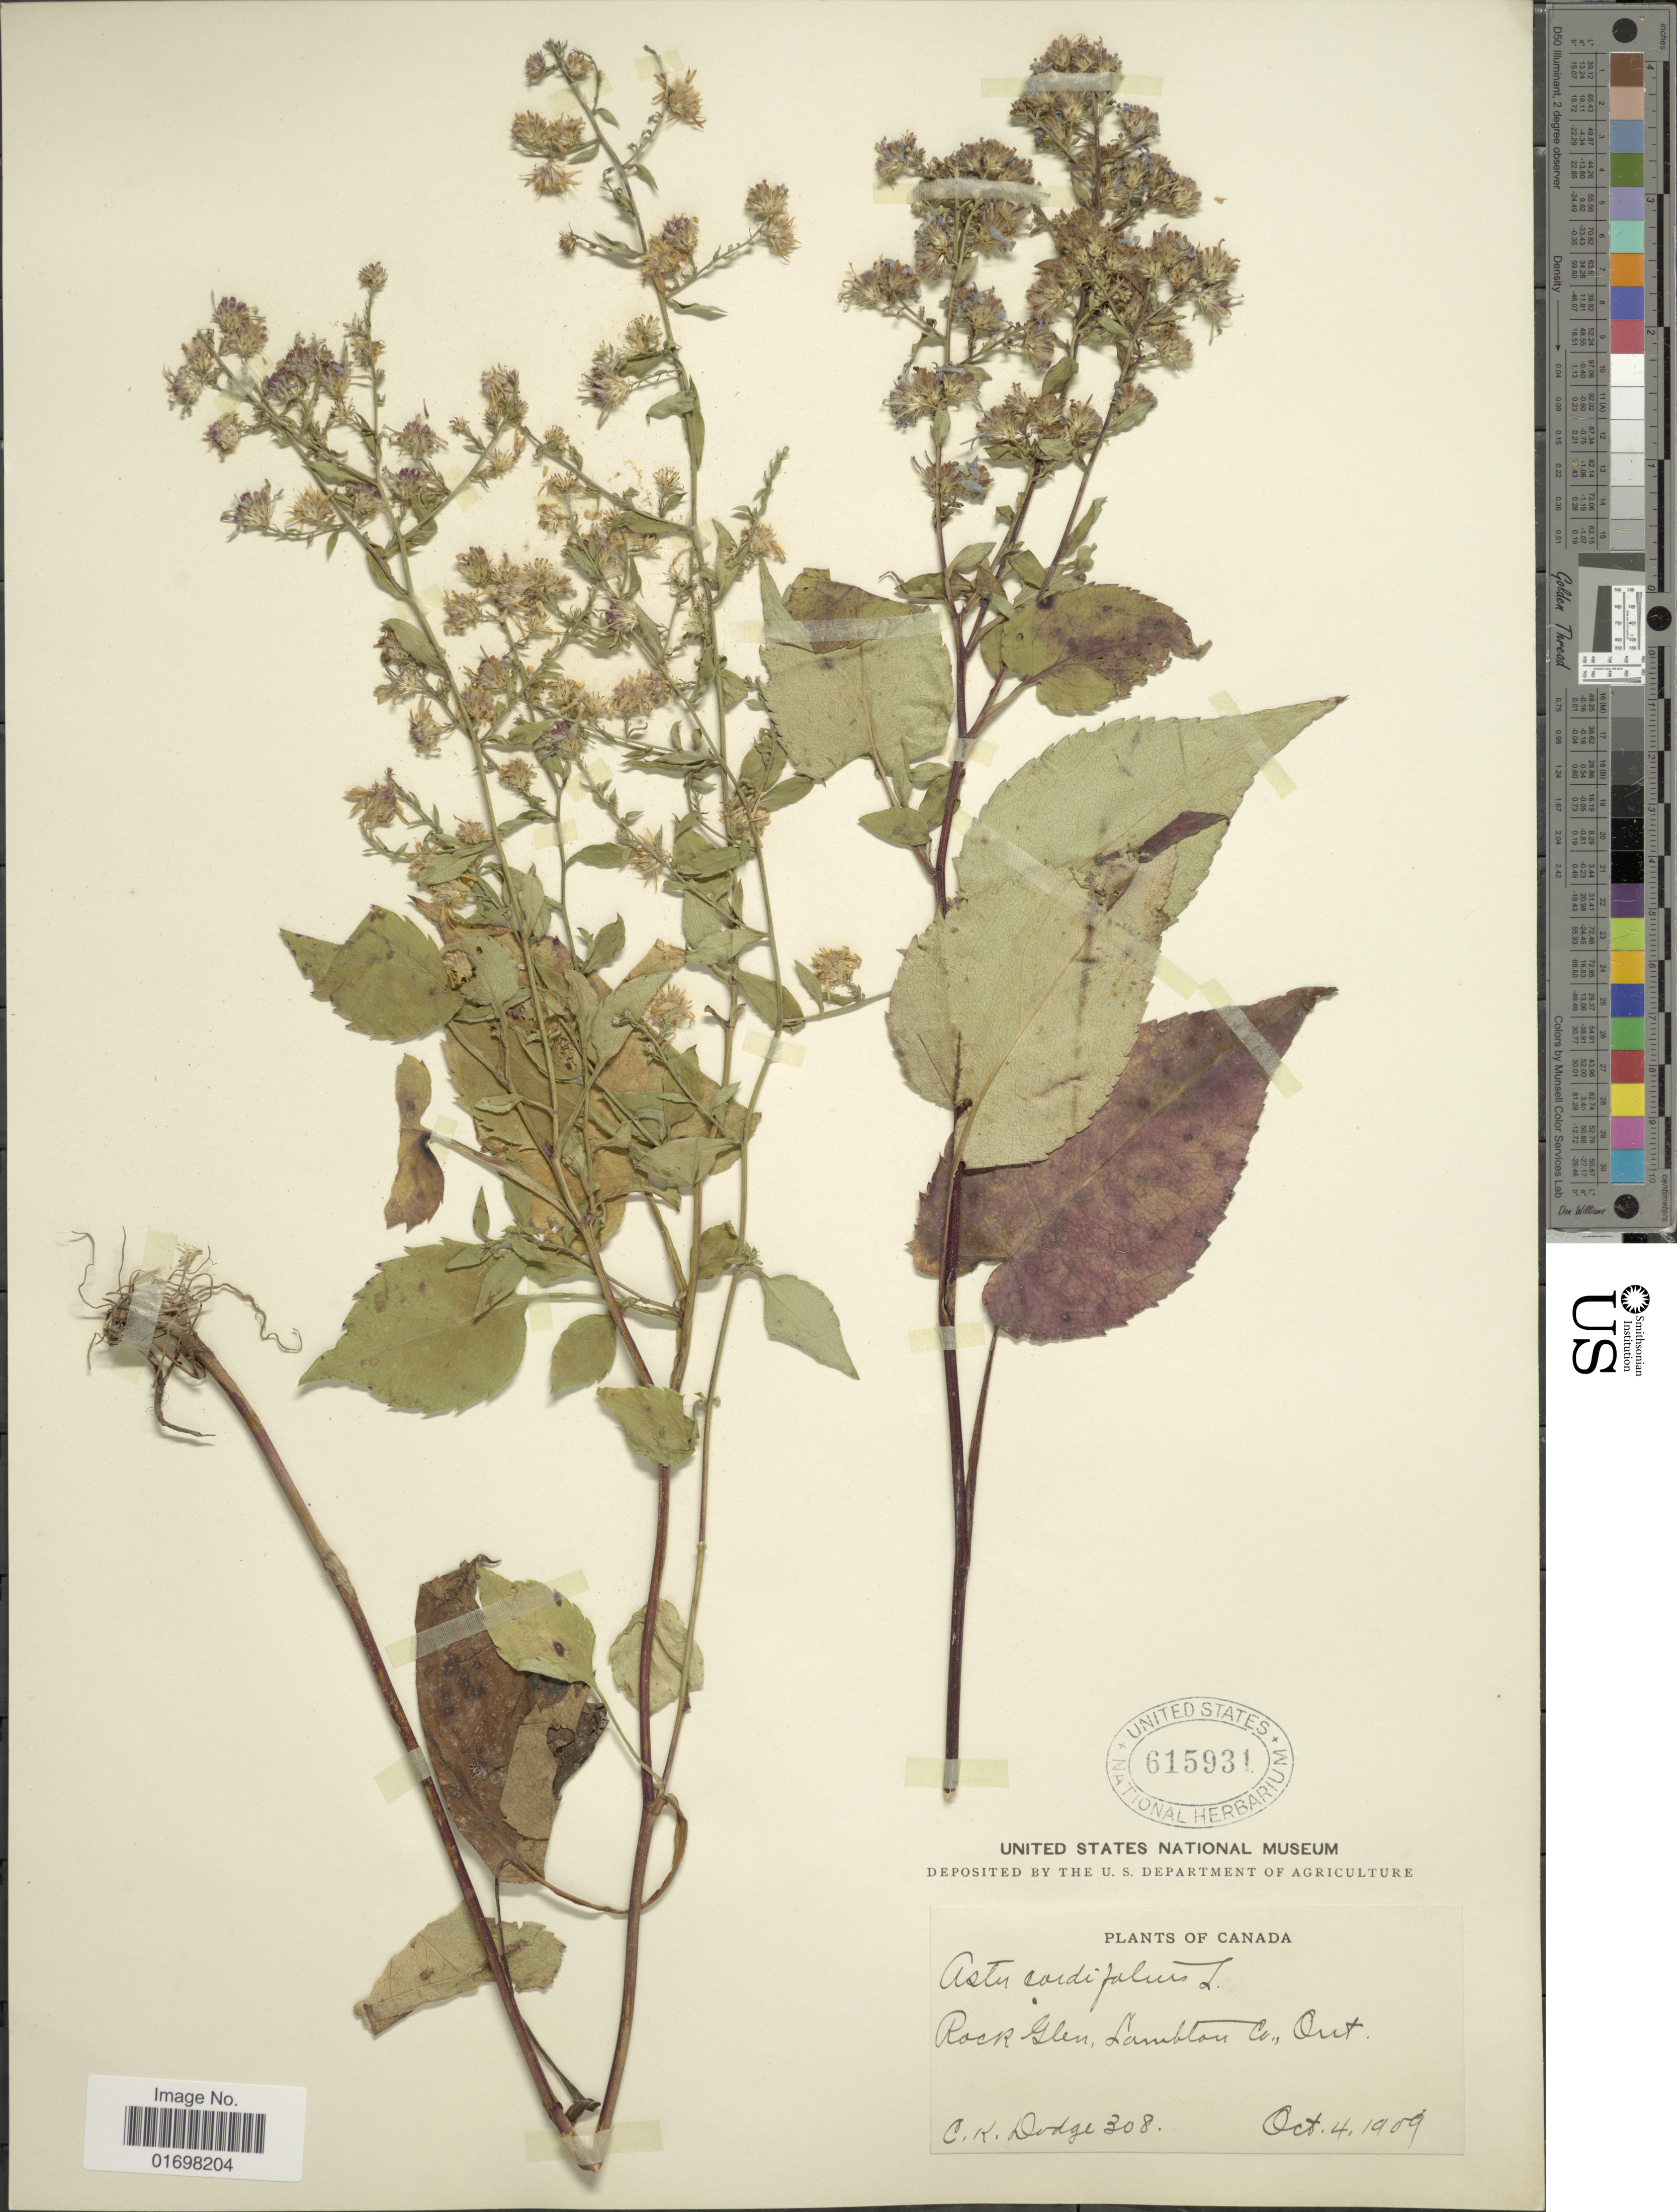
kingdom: Plantae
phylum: Tracheophyta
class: Magnoliopsida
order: Asterales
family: Asteraceae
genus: Symphyotrichum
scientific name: Symphyotrichum cordifolium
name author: (L.) G.L. Nesom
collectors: C. Dodge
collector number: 308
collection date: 1909-10-04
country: Canada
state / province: Ontario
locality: Rock Glen, Lambton Co., Ont.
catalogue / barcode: US 615931